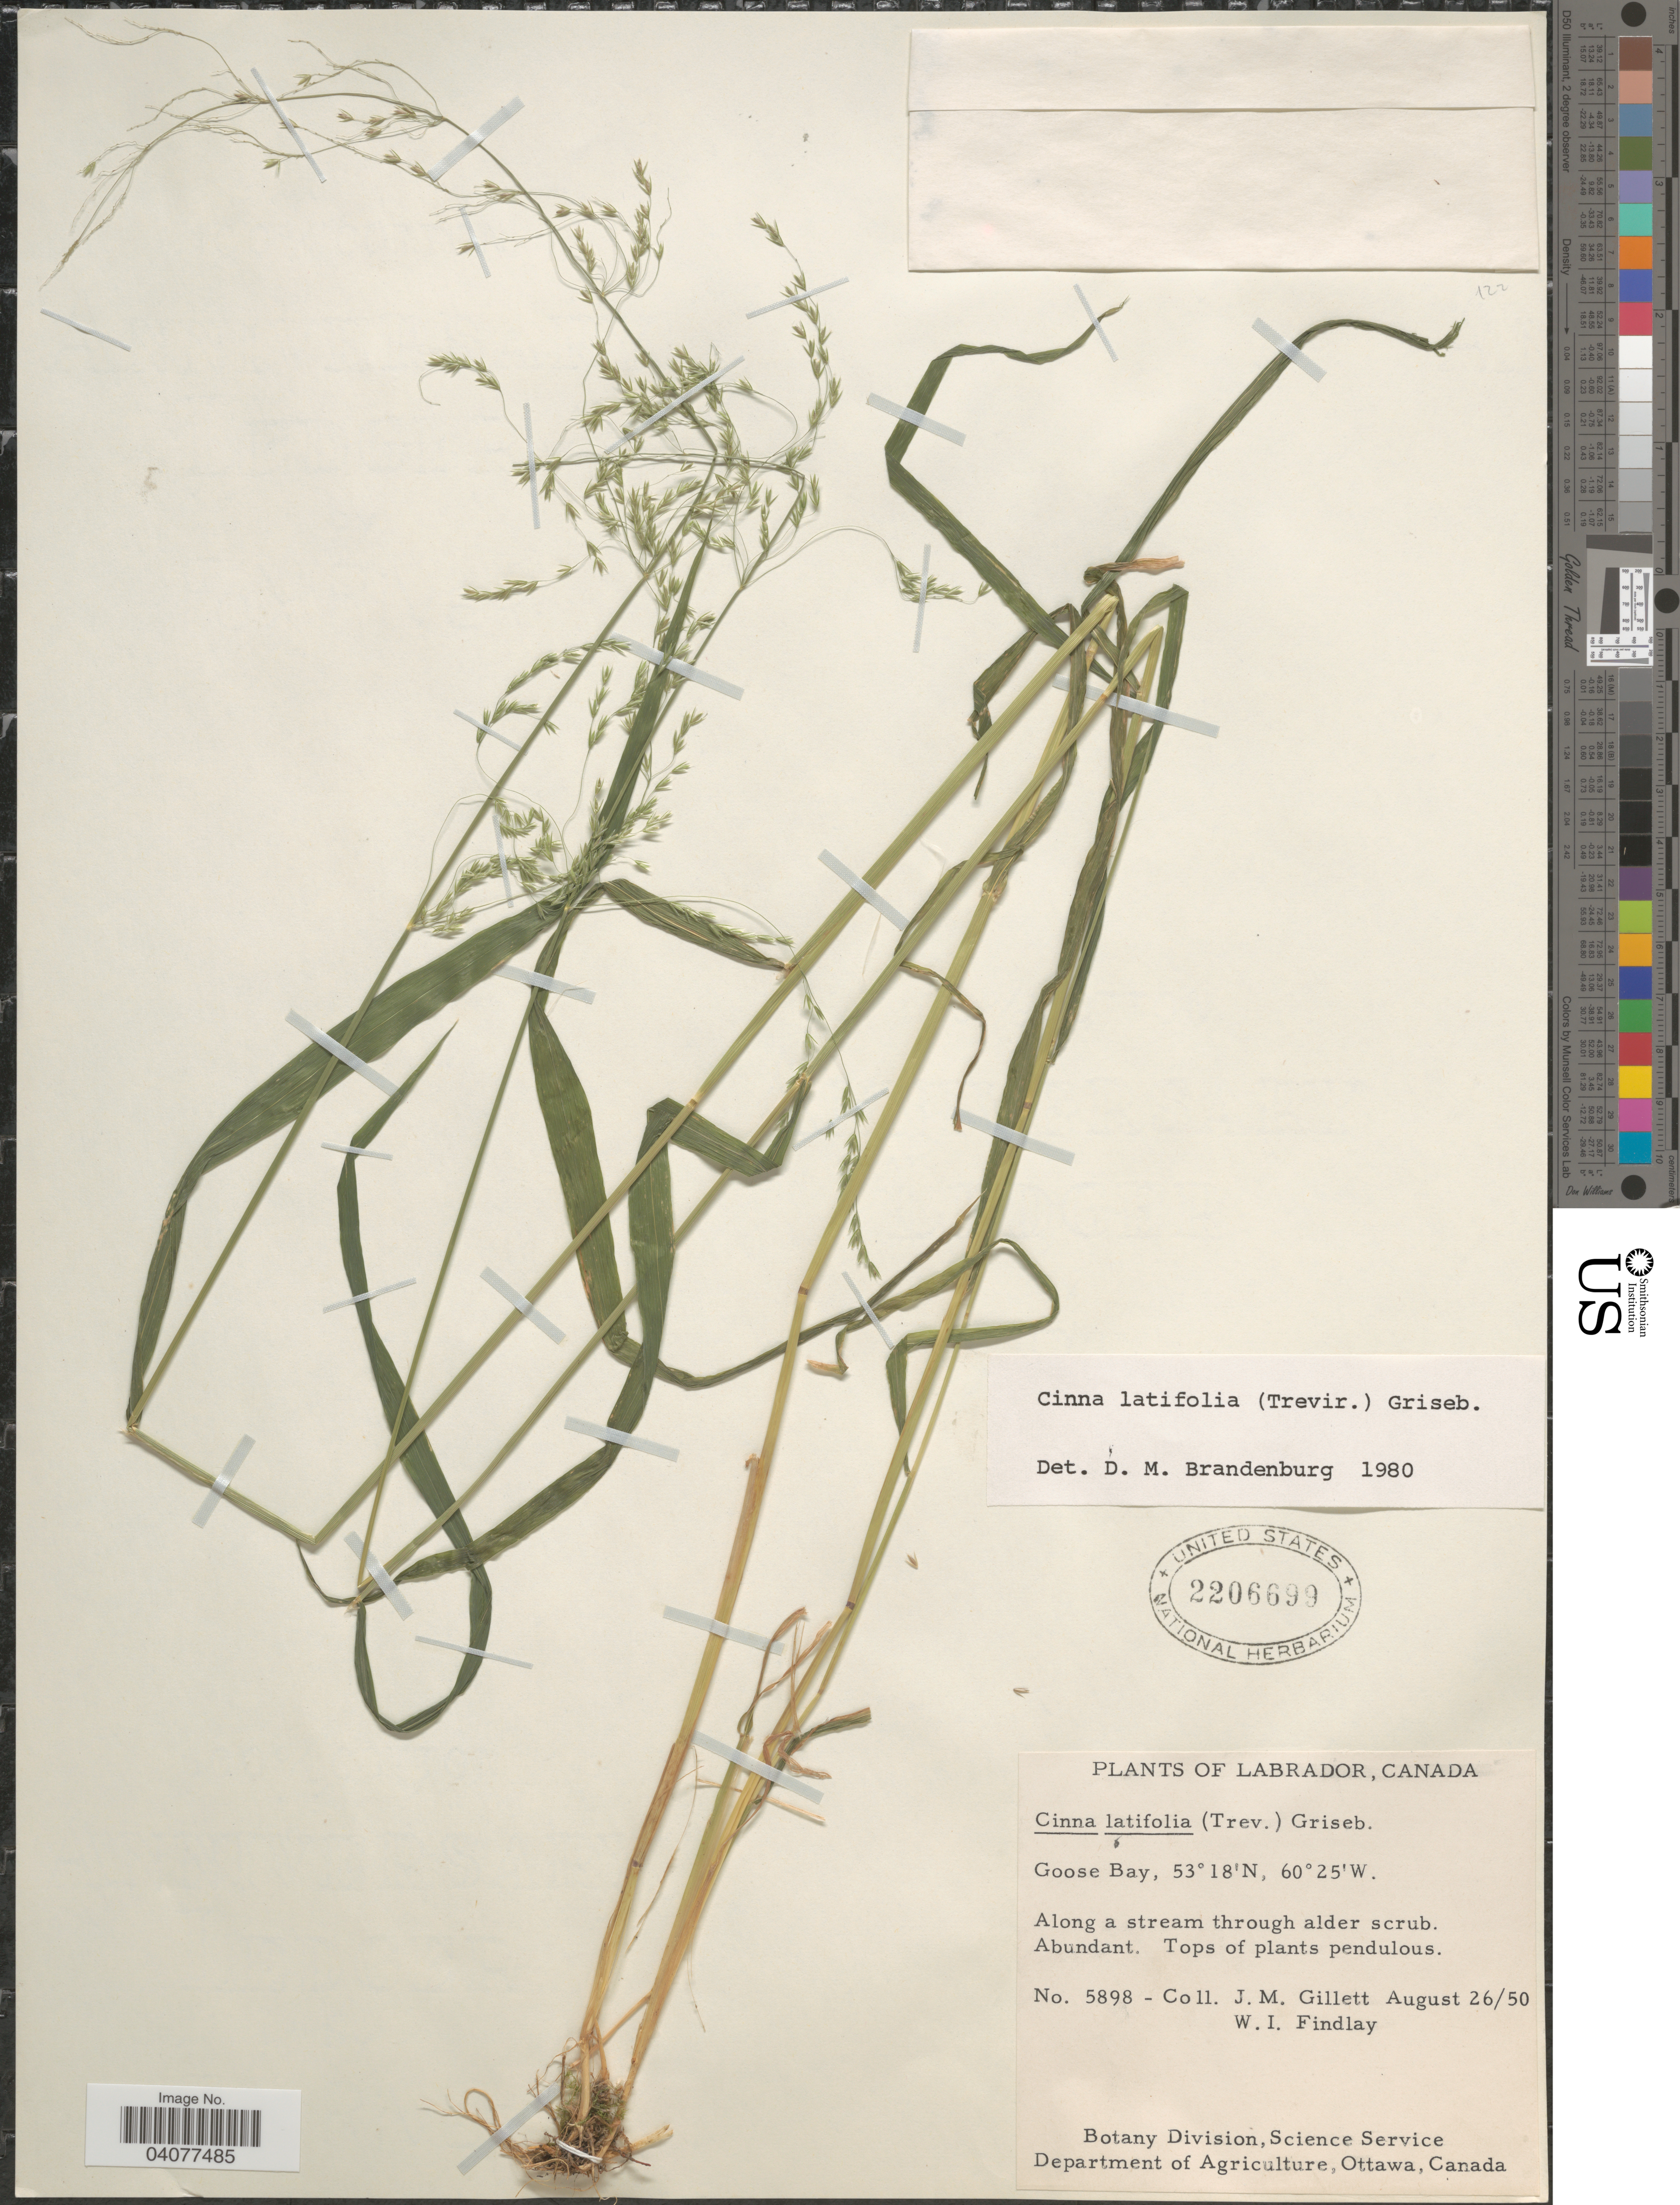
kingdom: Plantae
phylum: Tracheophyta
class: Liliopsida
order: Poales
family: Poaceae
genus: Cinna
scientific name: Cinna latifolia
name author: (Trevir. ex Goeppert) Griseb.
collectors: J. M. Gillett & W. Findlay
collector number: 5898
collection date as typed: Transcribed d/m/y: 26/8/50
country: Canada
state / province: Newfoundland and Labrador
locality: Goose Bay. Along a stream through alder scrub. Abundant.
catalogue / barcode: US 2206699